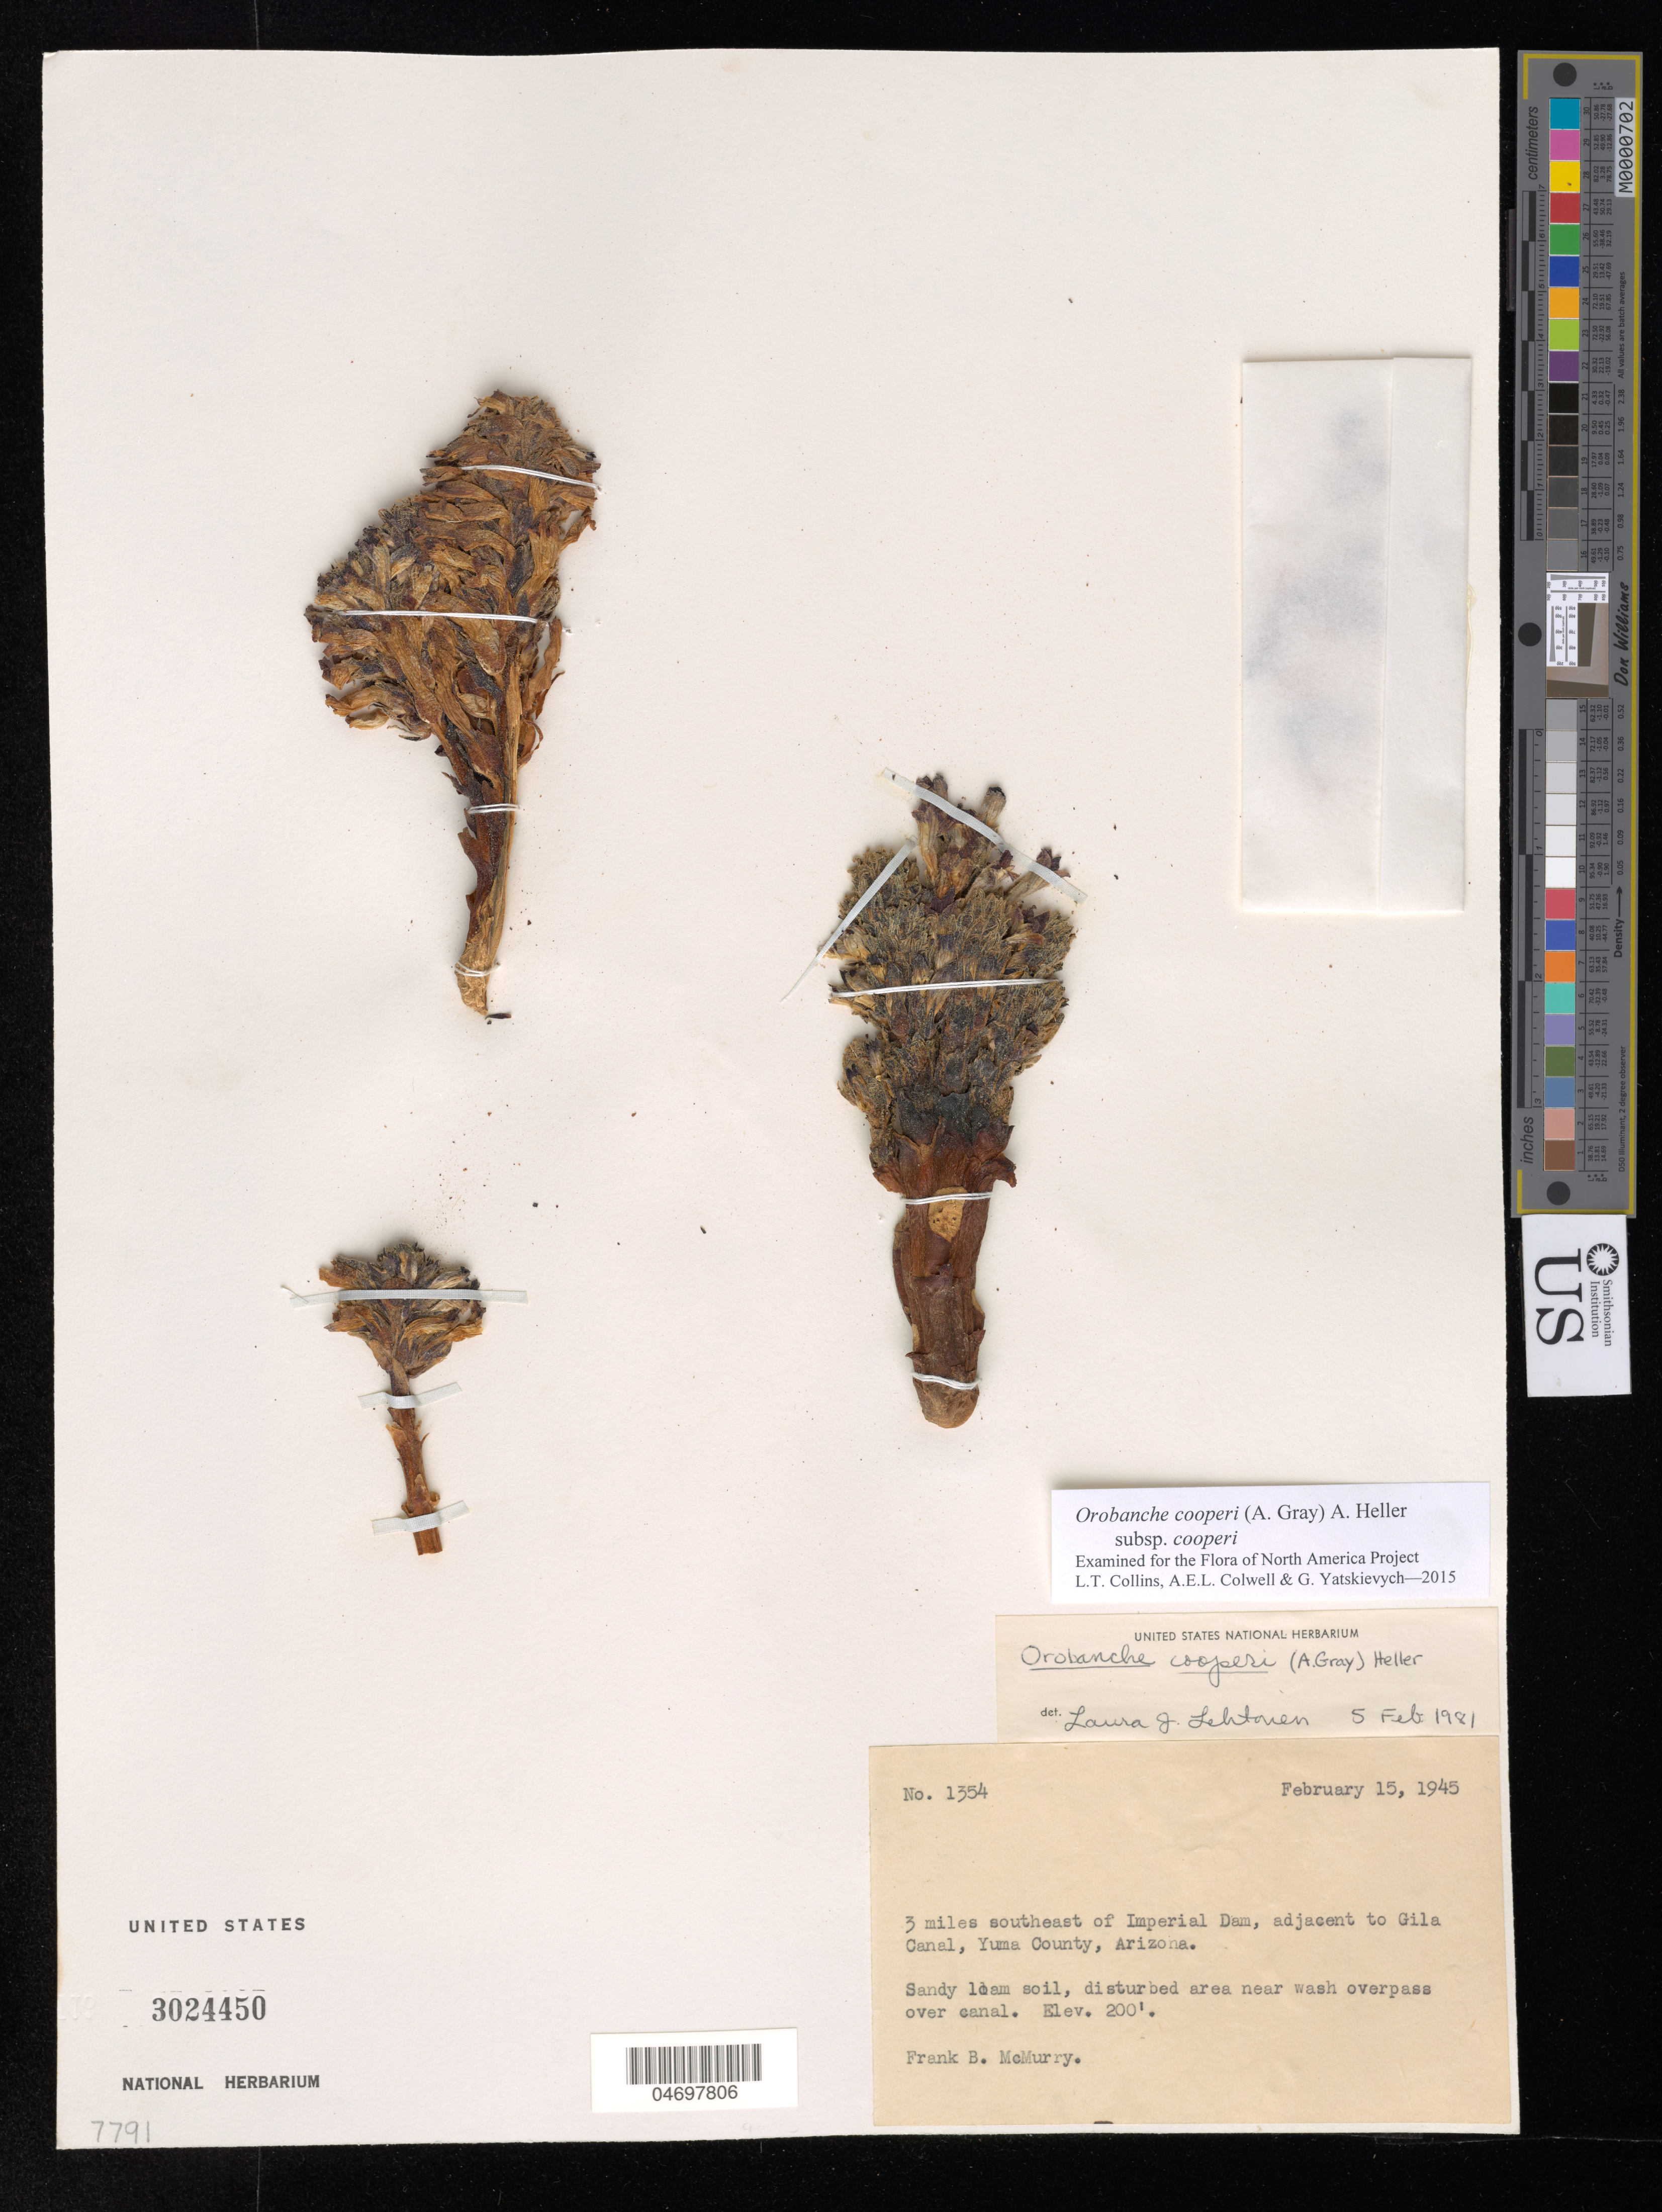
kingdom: Plantae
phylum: Tracheophyta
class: Magnoliopsida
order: Lamiales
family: Orobanchaceae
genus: Orobanche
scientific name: Orobanche cooperi subsp. cooperi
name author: (A. Gray) Heller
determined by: Collins, L. T.; Colwell, A. E.; Yatskievych, G. A.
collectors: F. B. McMurry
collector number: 1354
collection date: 1945-02-15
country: United States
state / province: Arizona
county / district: Yuma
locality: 3 miles southeast of Imperial Dam, adjacent to Gila Canal.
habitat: Sandy loam soil, disturbed area near wash overpass over canal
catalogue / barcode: US 3024450